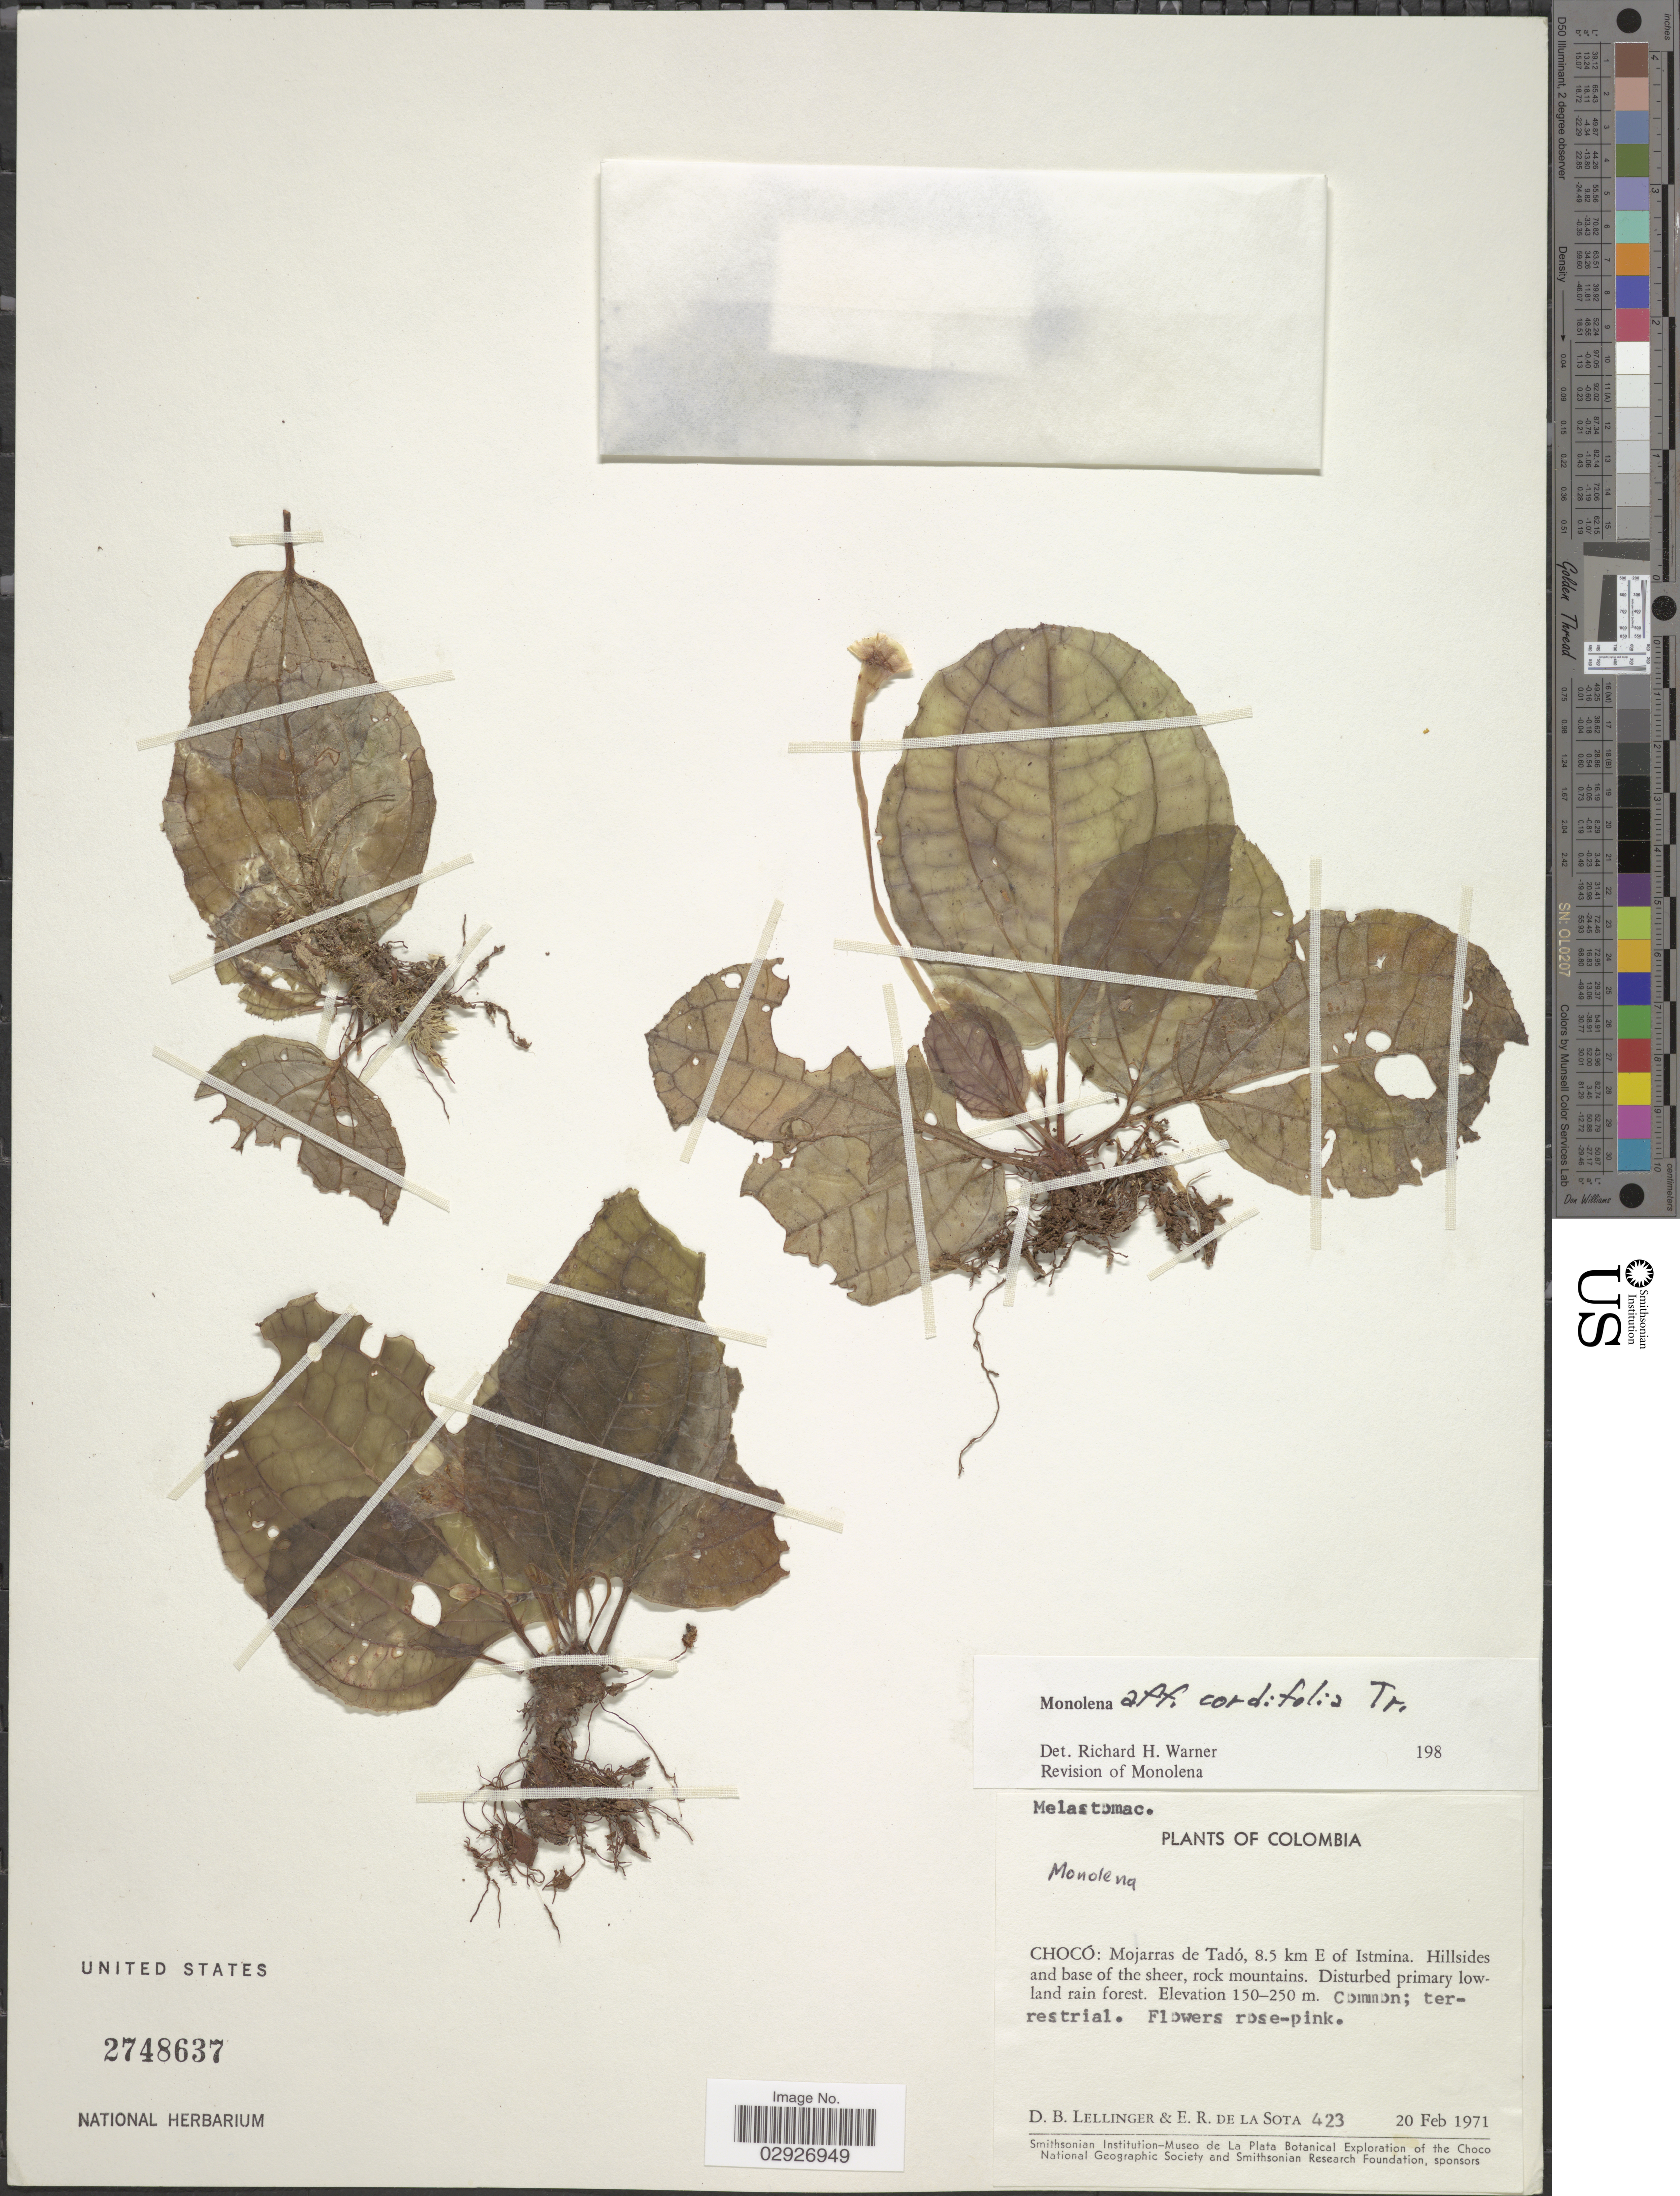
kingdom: Plantae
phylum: Tracheophyta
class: Magnoliopsida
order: Myrtales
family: Melastomataceae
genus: Monolena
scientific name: Monolena cordifolia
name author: Triana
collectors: D. B. Lellinger & E. R. de la Sota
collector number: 423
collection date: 1971-02-20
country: Colombia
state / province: Chocó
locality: Mojarras de Tadó, 8.5 km E of Istmina. Hillsides and base of the sheer, rock mountains.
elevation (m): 150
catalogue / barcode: US 2748637